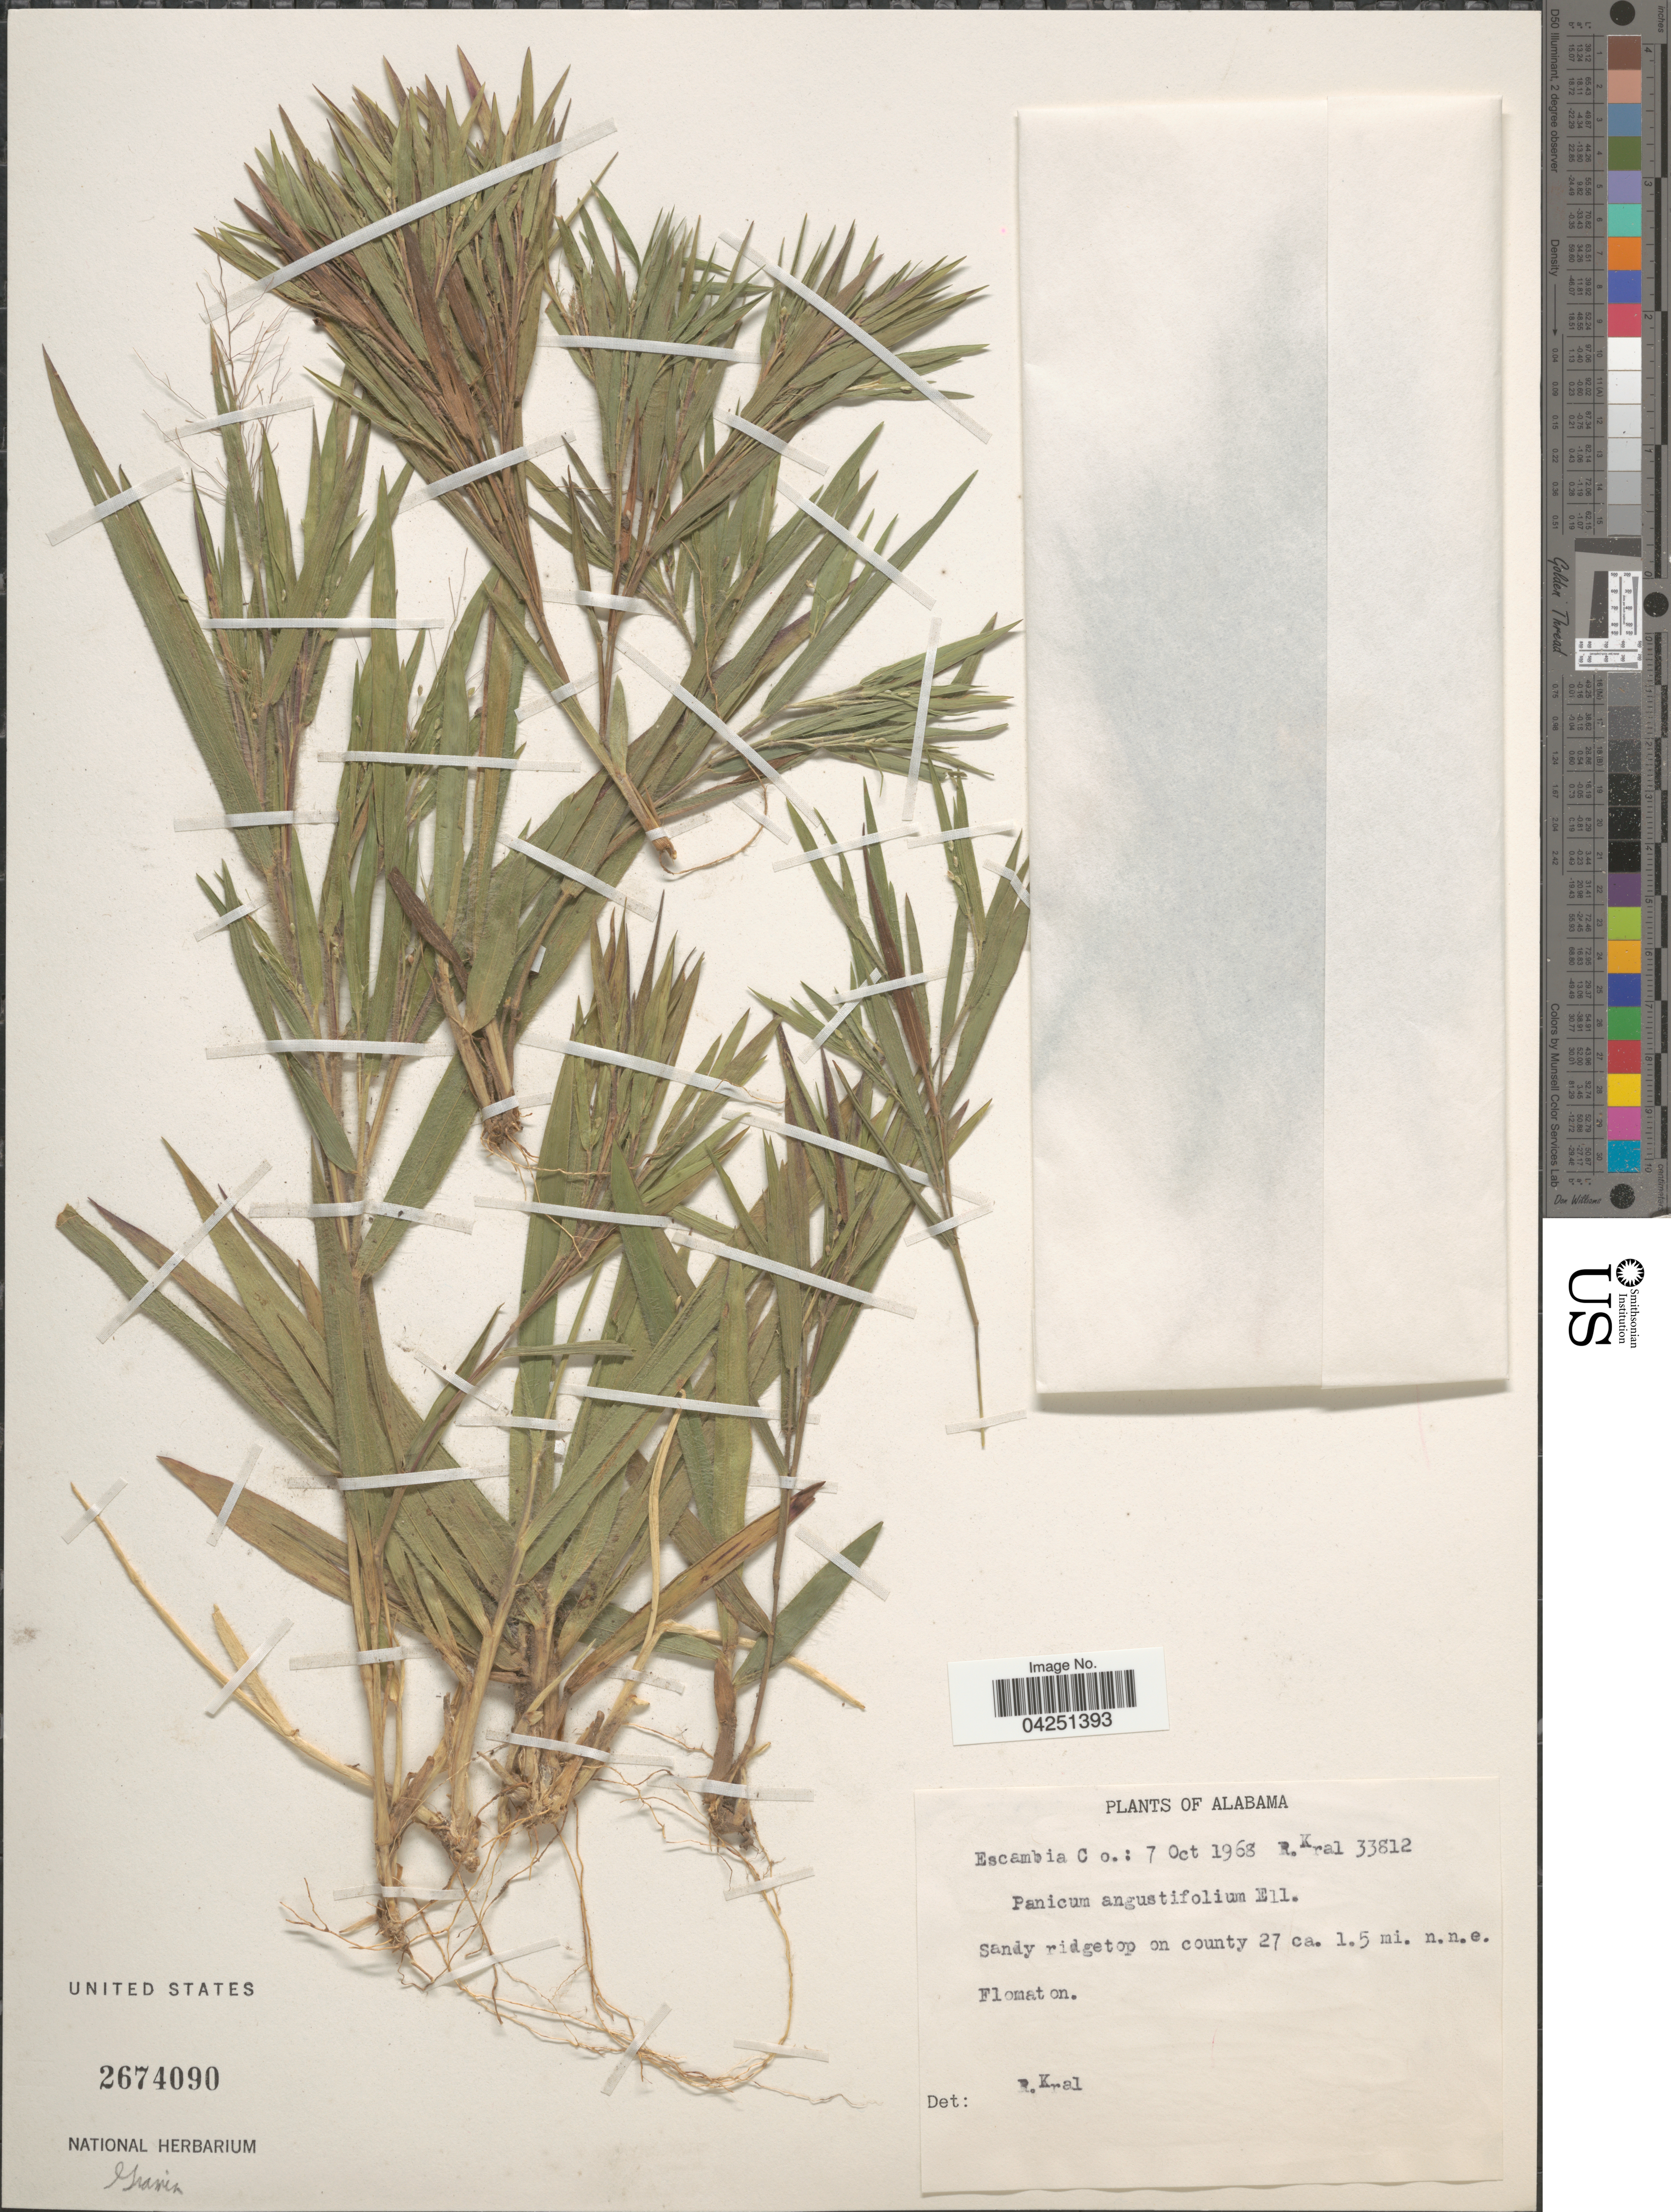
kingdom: Plantae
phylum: Tracheophyta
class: Liliopsida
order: Poales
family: Poaceae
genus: Dichanthelium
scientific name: Dichanthelium acuminatum var. acuminatum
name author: (Sw.) Gould & C.A. Clark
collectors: R. Kral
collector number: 33812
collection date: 1968-10-07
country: United States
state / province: Alabama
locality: Escambia Co.: Sandy ridgetop on county 27 ca. 1.5 mi. n.n.e. Flomaton.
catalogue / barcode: US 2674090